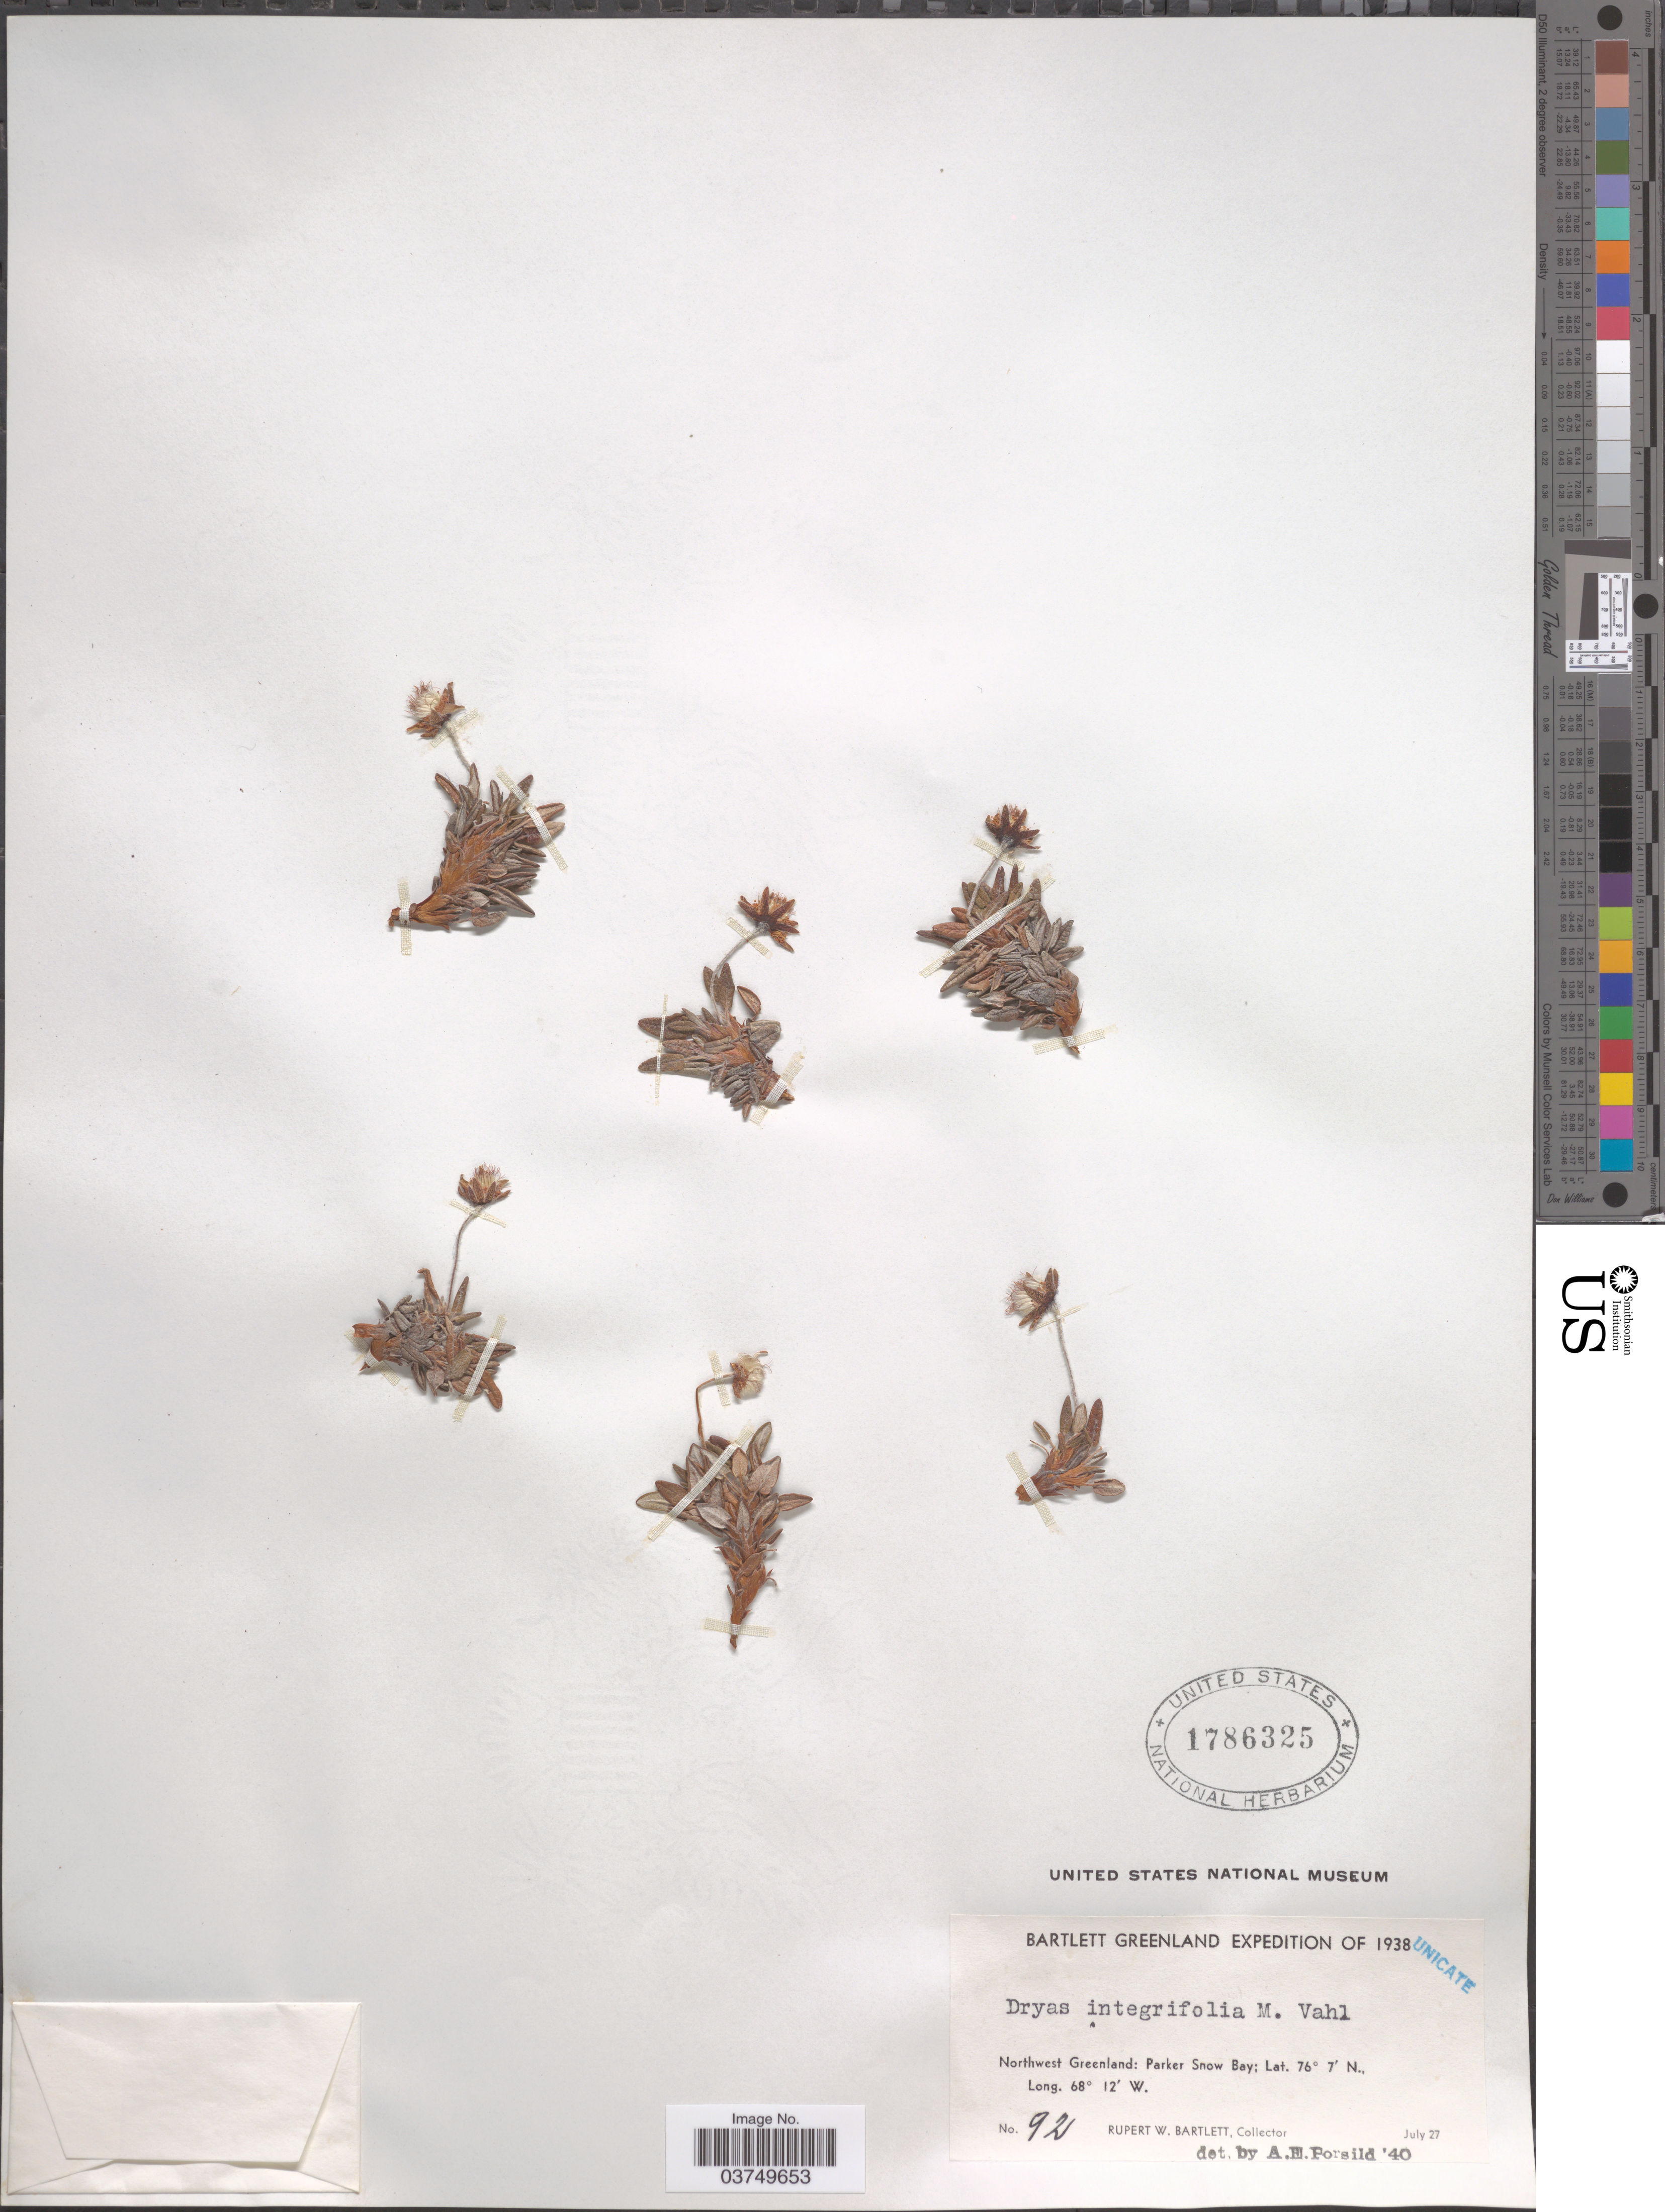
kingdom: Plantae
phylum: Tracheophyta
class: Magnoliopsida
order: Rosales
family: Rosaceae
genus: Dryas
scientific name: Dryas integrifolia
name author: Vahl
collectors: R. W. Bartlett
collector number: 92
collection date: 1938-07-27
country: Greenland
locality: Northwest Greenland: Parker Snow Bay.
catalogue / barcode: US 1786325